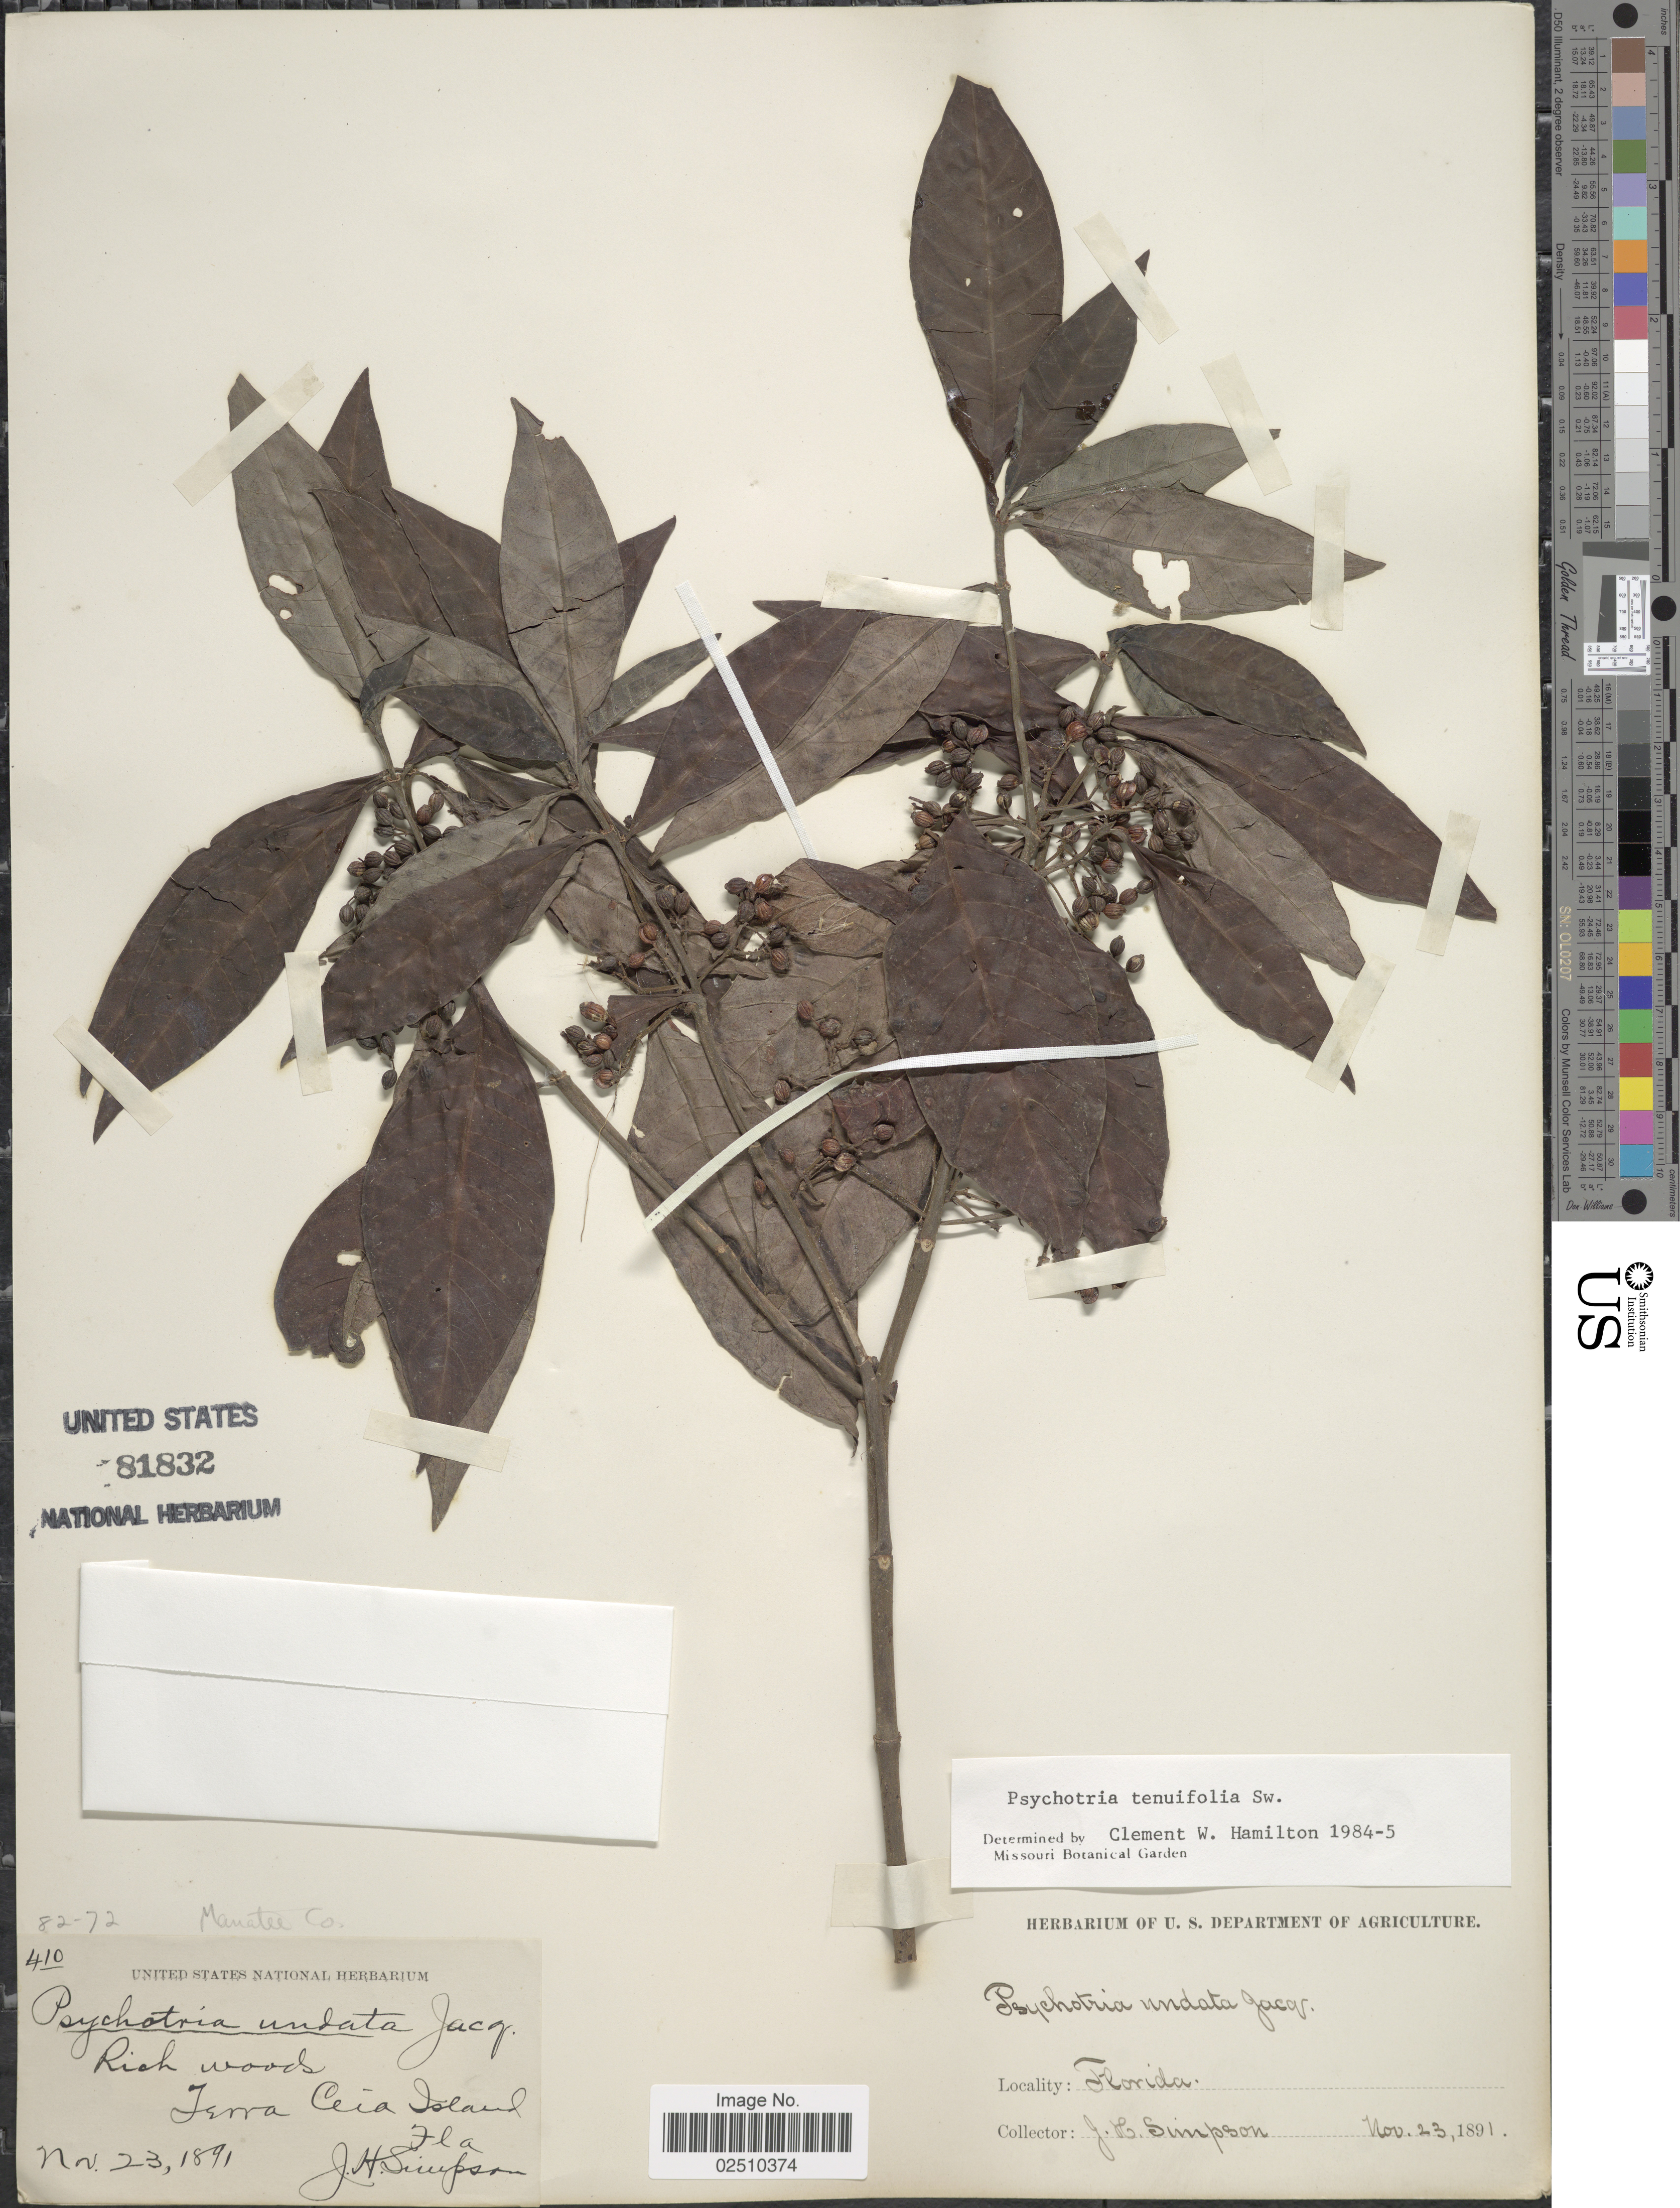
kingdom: Plantae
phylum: Tracheophyta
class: Magnoliopsida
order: Gentianales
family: Rubiaceae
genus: Psychotria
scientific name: Psychotria tenuifolia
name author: Sw.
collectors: J. H. Simpson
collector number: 410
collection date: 1891-11-23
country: United States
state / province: Florida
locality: Manatee Co, Terra Ceia Island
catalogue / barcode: US 81832